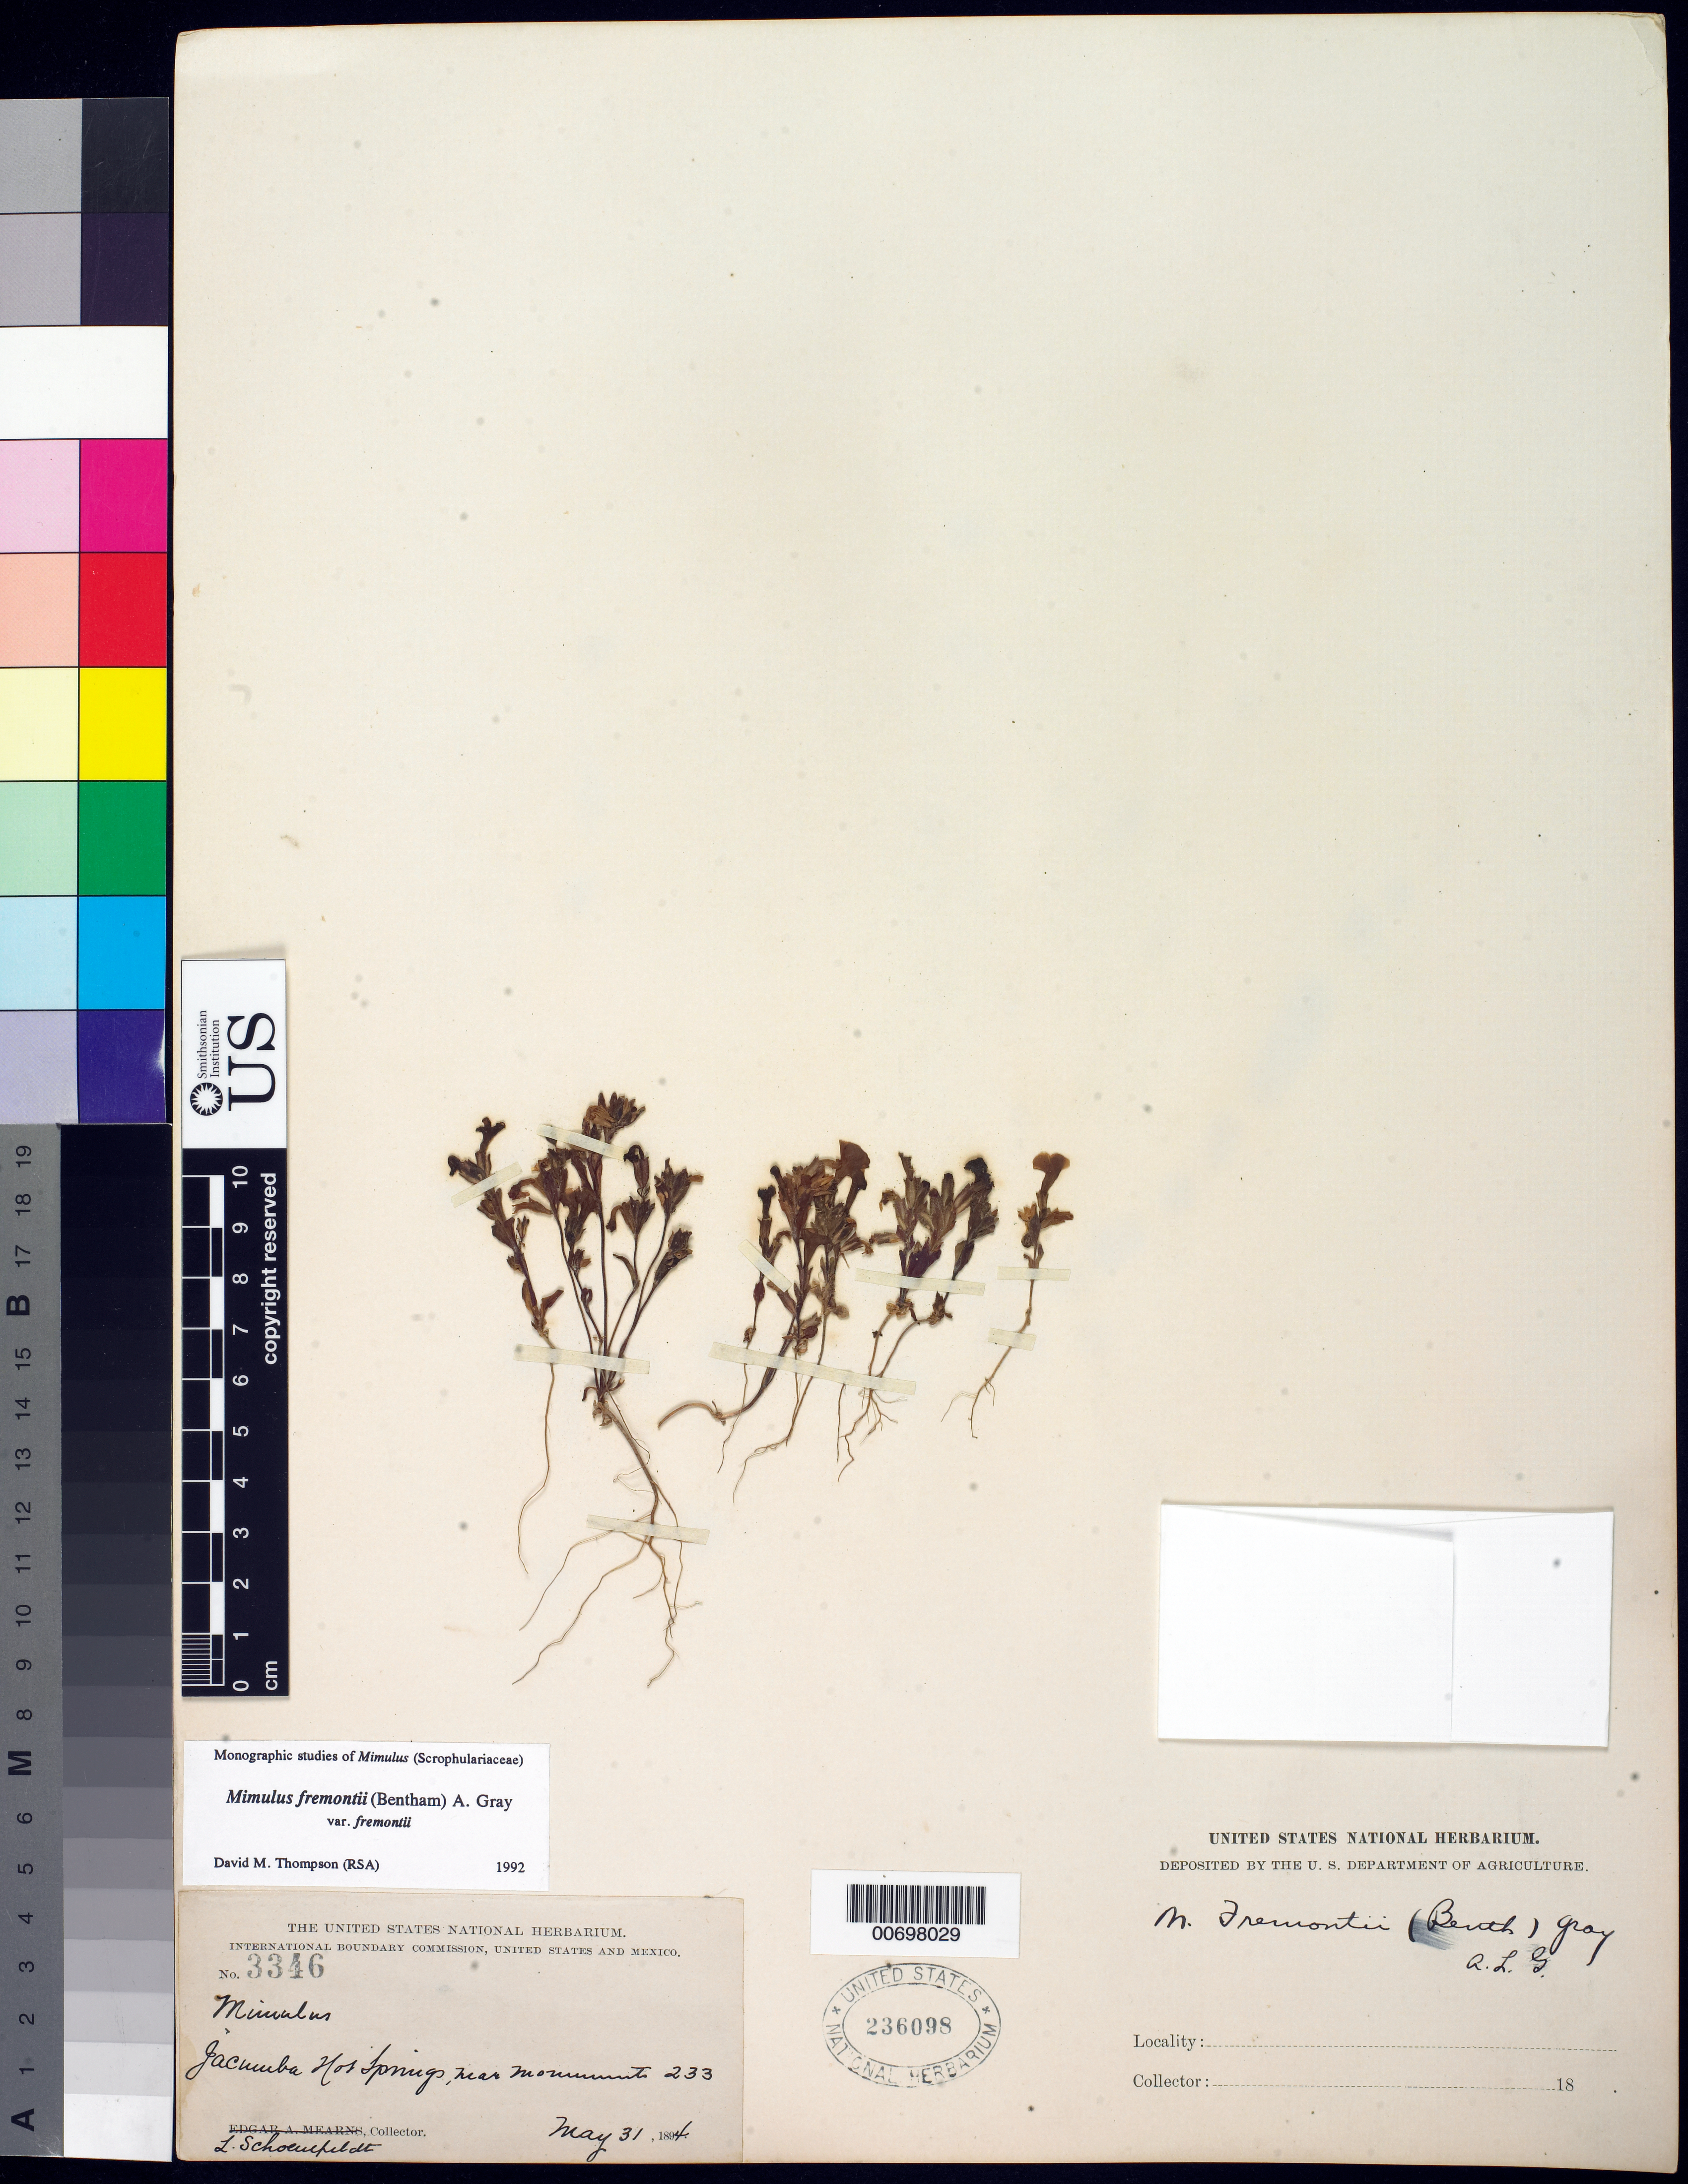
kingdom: Plantae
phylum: Tracheophyta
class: Magnoliopsida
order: Lamiales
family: Phrymaceae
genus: Mimulus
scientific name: Mimulus fremontii var. fremontii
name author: (Benth.) A. Gray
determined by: Thompson, D. M., (RSA), Rancho Santa Ana Botanic Garden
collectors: L. Schoenfeldt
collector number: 3346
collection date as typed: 31 May 1894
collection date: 1894-05-31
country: United States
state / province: California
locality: Jacumba Hot Springs, near monument 233.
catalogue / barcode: US 236098